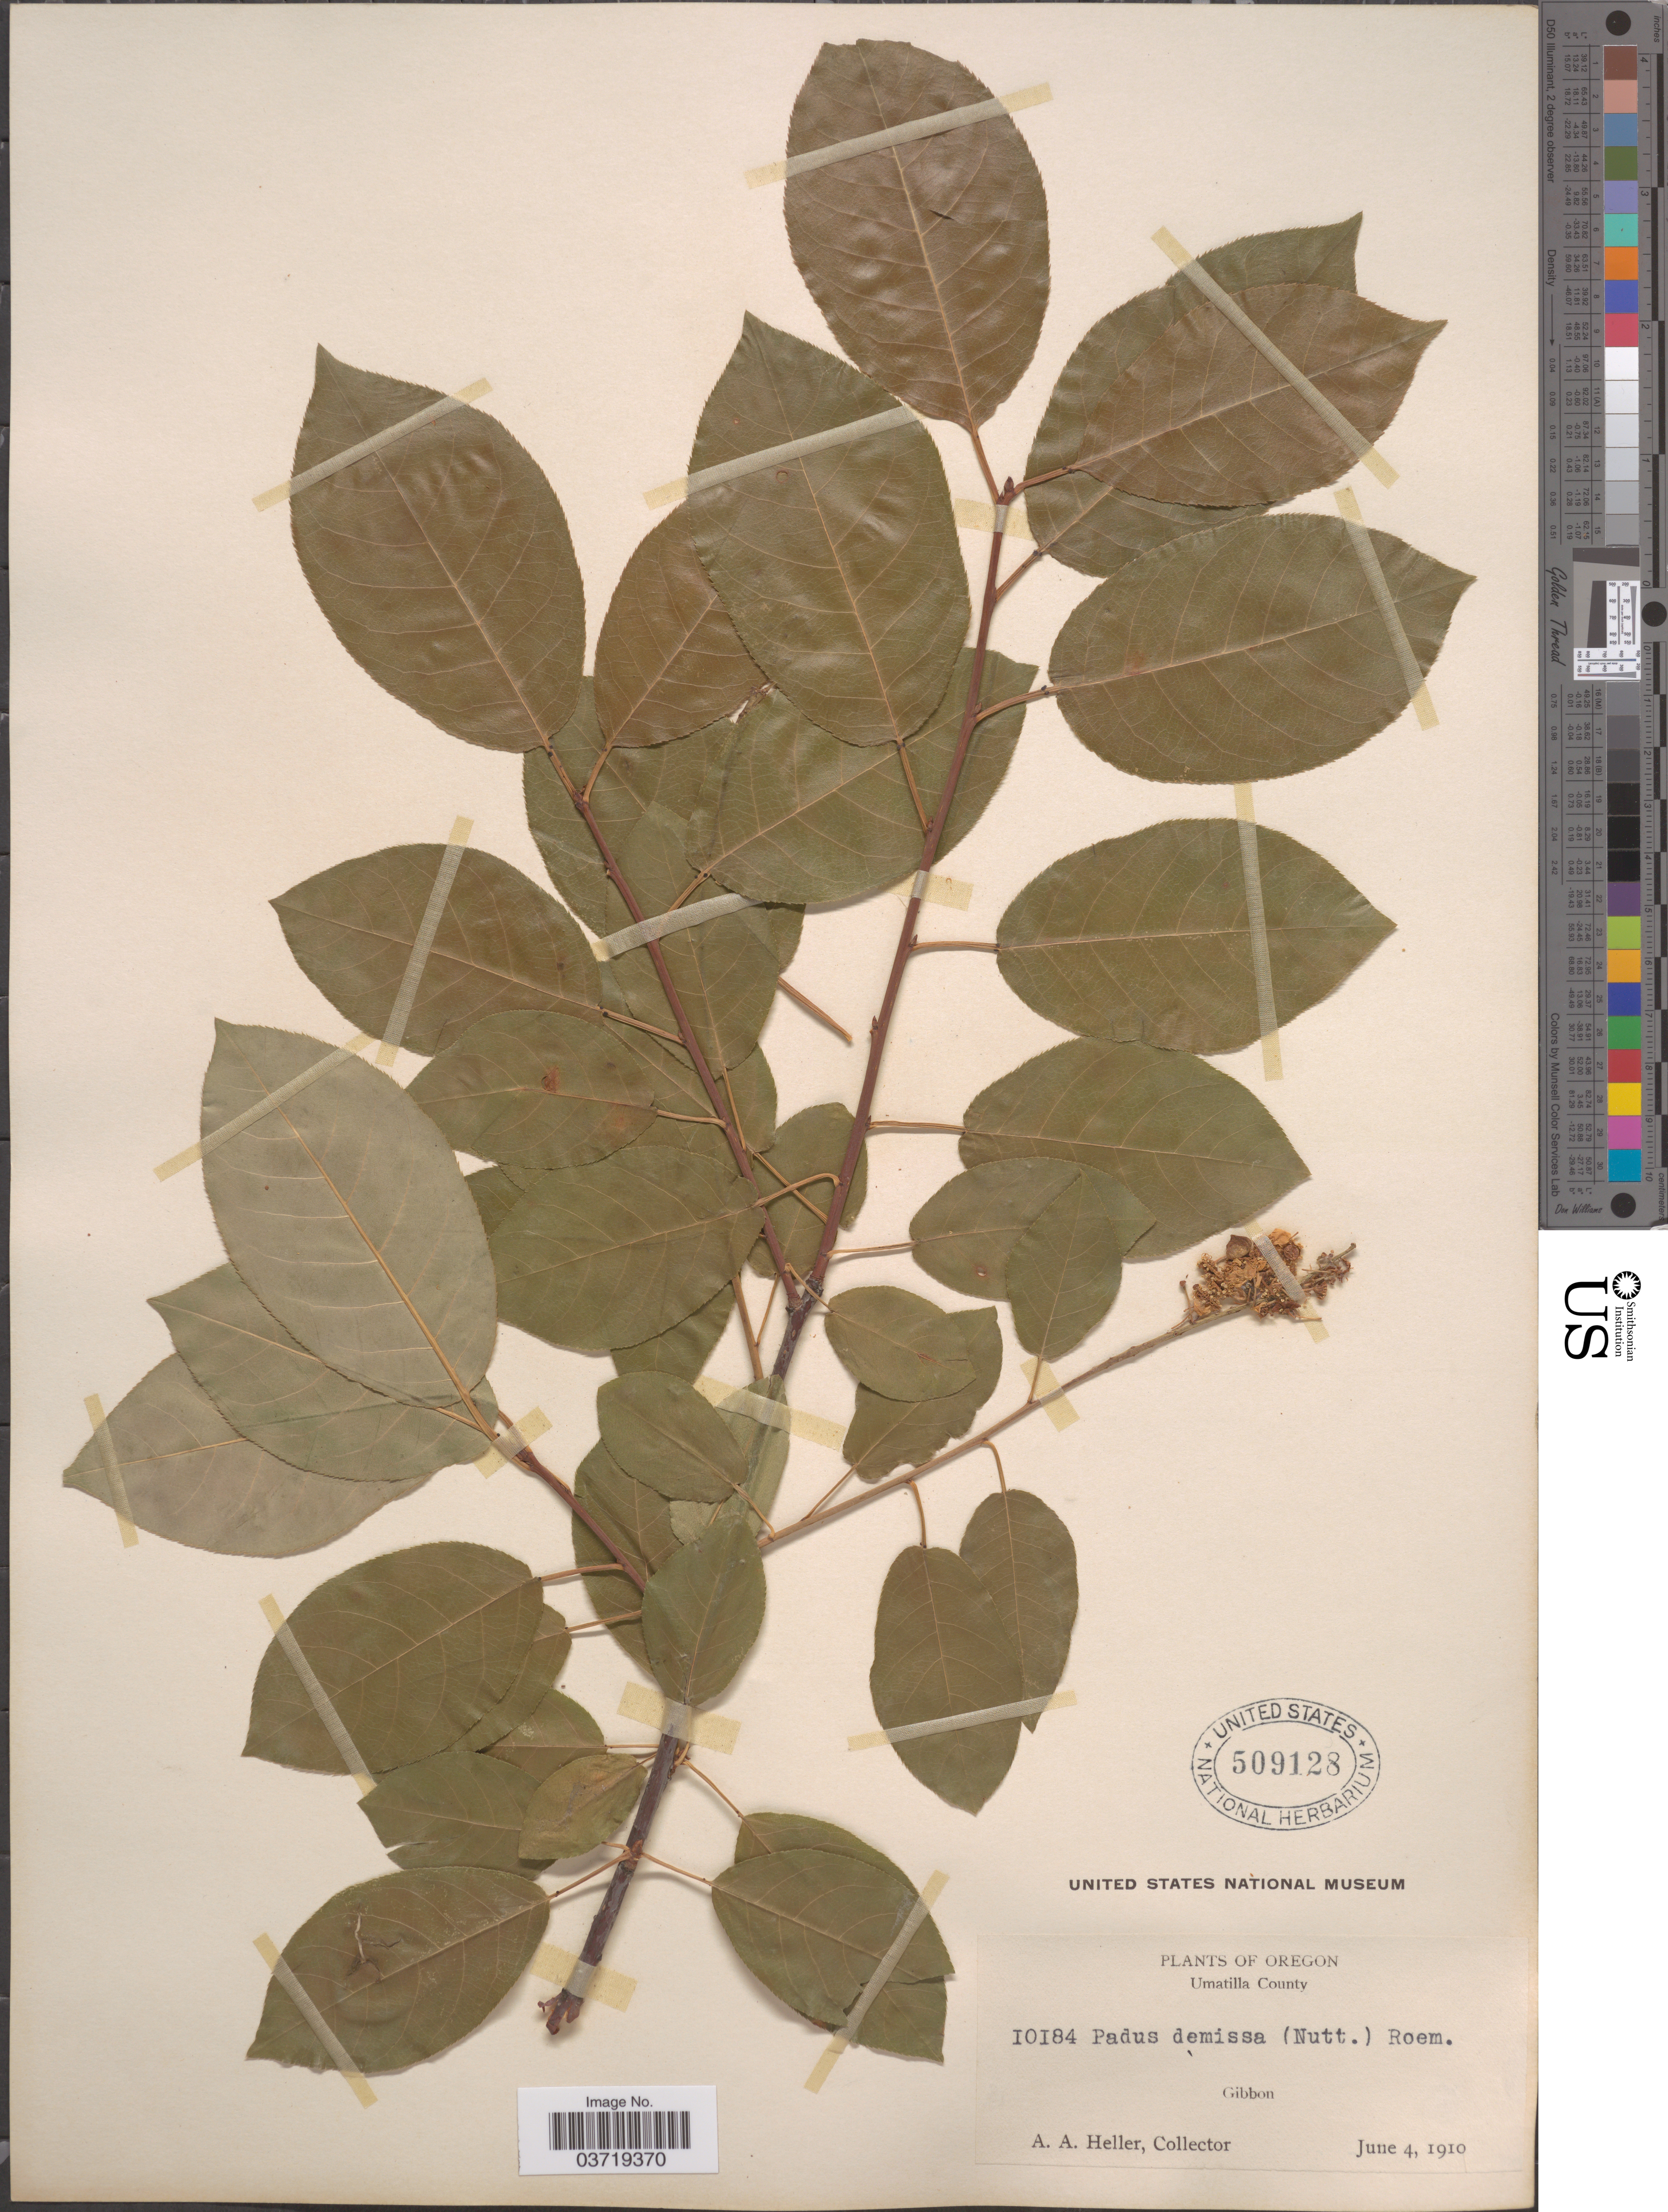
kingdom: Plantae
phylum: Tracheophyta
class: Magnoliopsida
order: Rosales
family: Rosaceae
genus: Prunus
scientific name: Prunus virginiana var. demissa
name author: (Nutt.) Torr.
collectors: A. A. Heller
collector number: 10184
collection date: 1910-06-04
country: United States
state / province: Oregon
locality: Umatilla County. Gibbon.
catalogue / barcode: US 509128